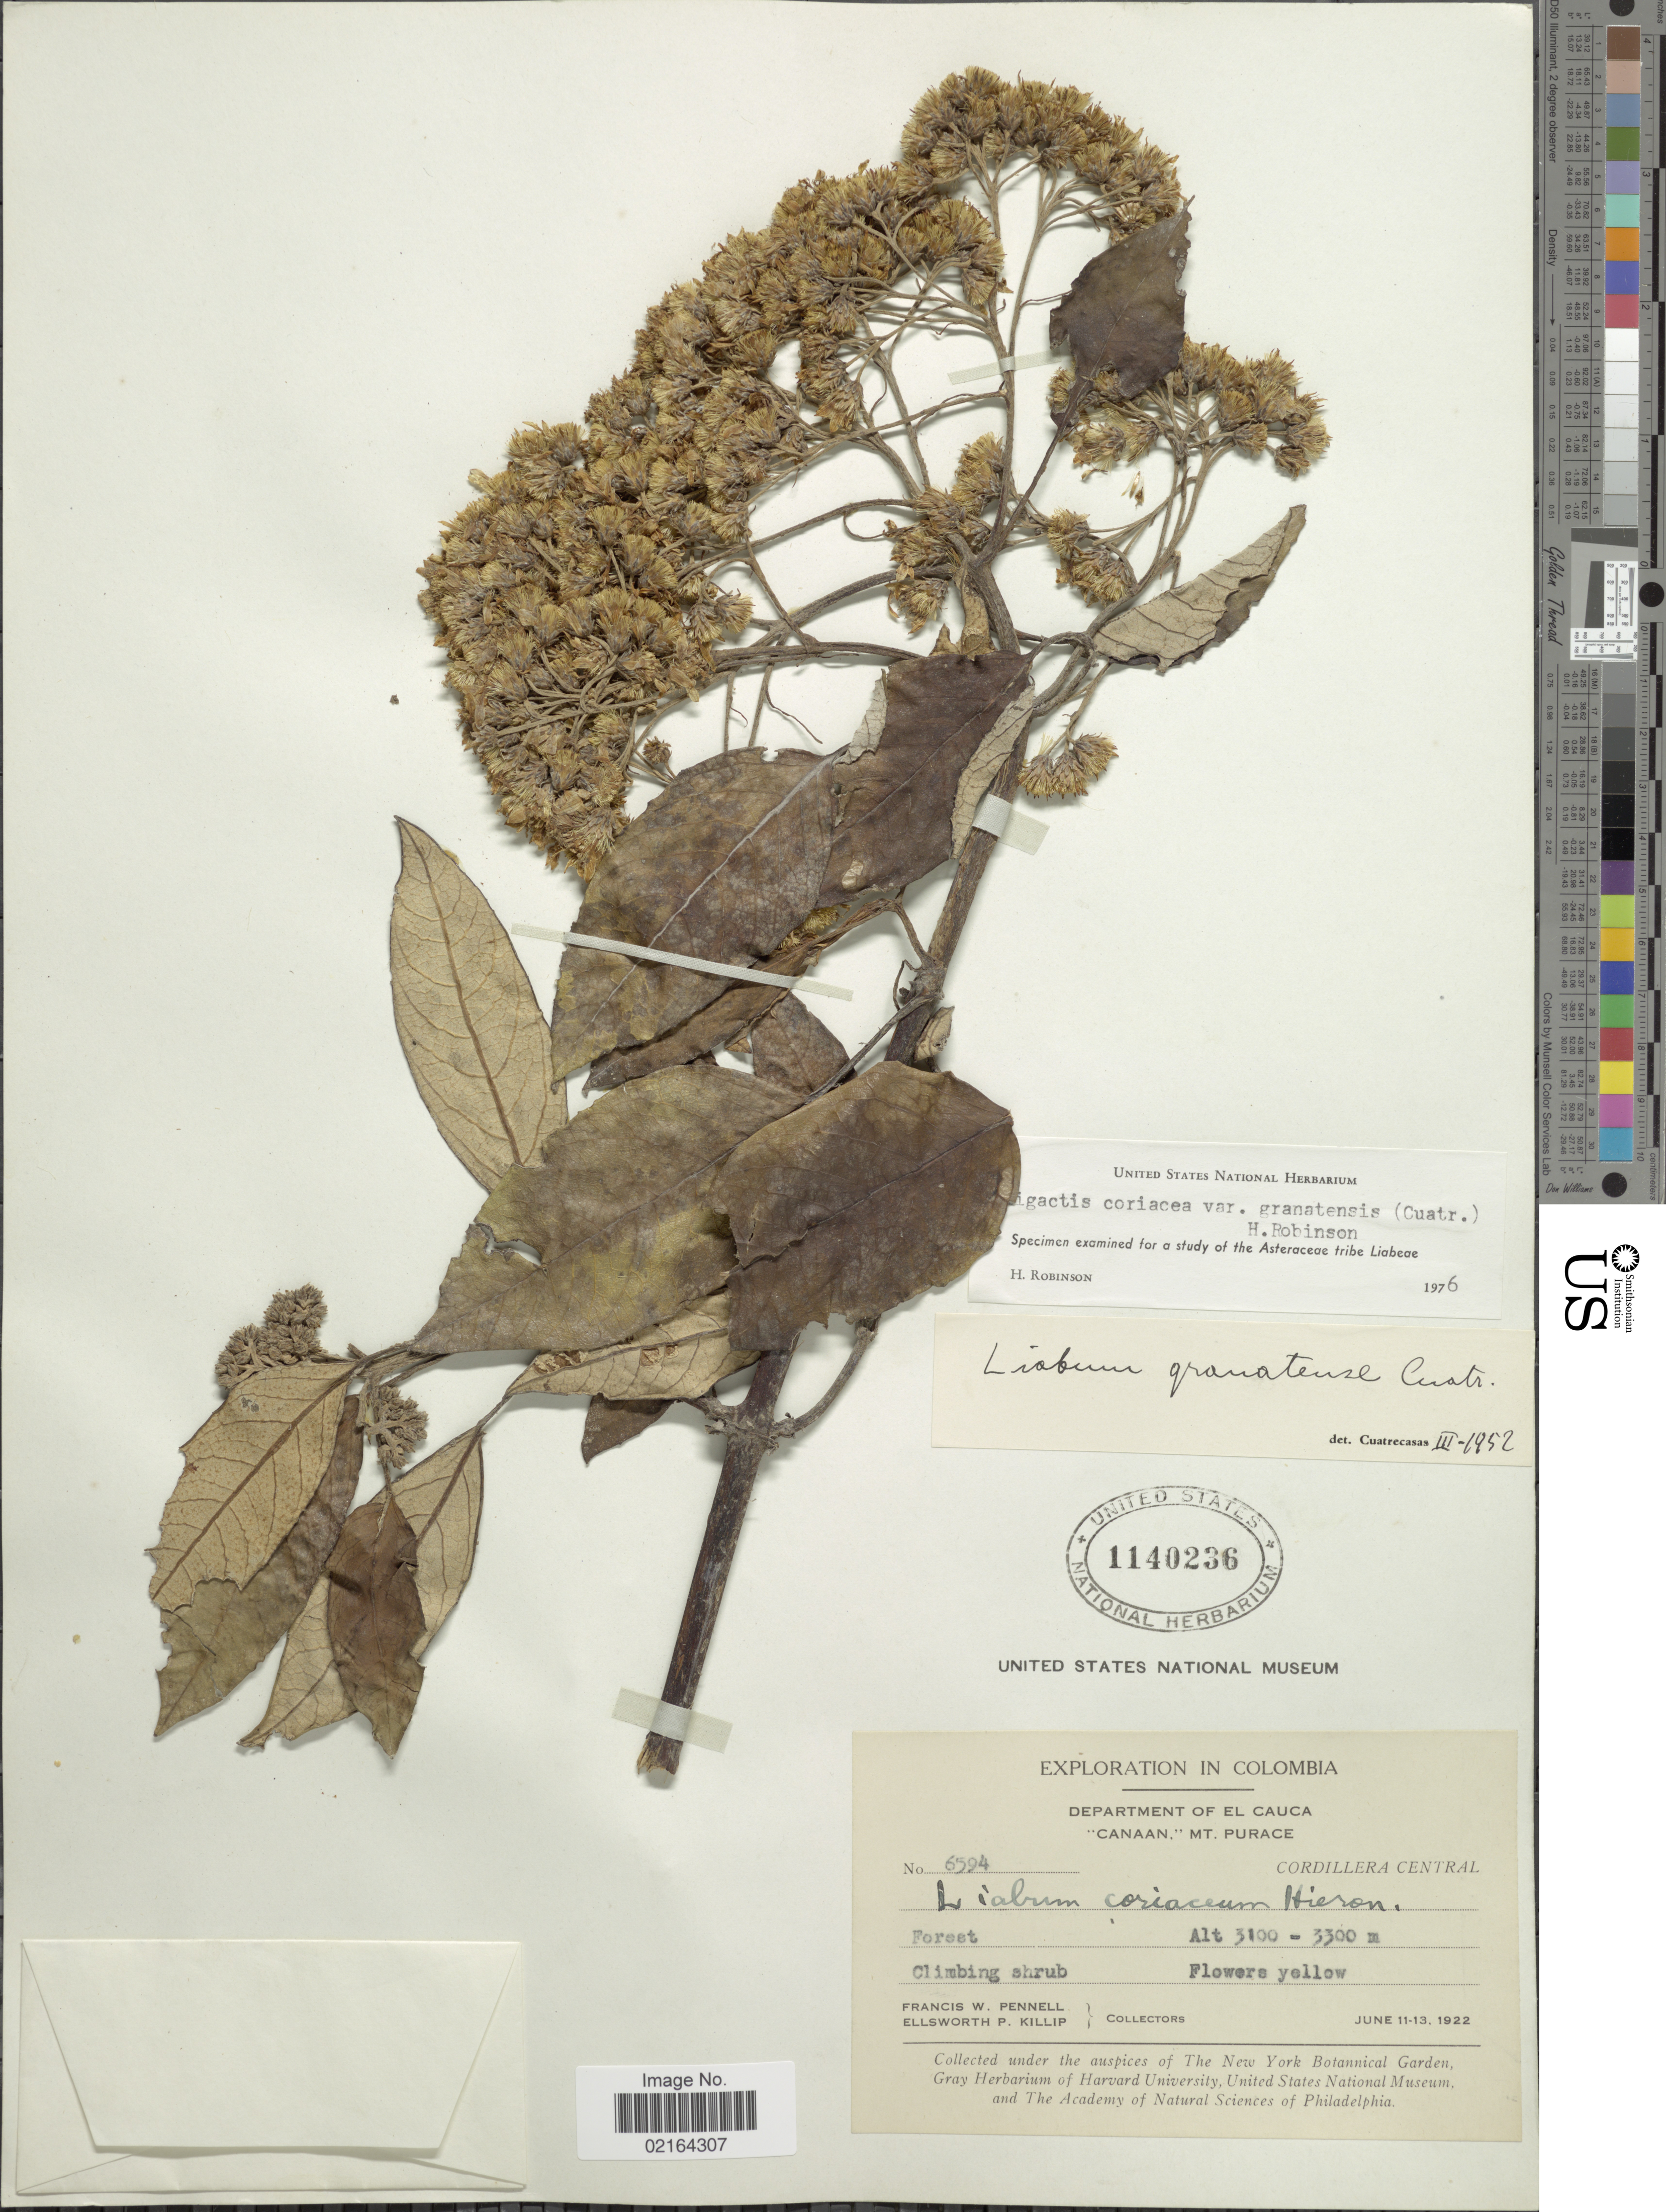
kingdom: Plantae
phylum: Tracheophyta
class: Magnoliopsida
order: Asterales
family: Asteraceae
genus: Sampera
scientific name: Sampera coriacea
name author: (Hieron.) V.A. Funk & H. Rob.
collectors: F. W. Pennell & E. P. Killip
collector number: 6594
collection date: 1922-06-11/1922-06-13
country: Colombia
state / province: Cauca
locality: Department of El Cauca, Canaan Mt. Purace, Cordillera Central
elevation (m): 3100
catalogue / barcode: US 1140236